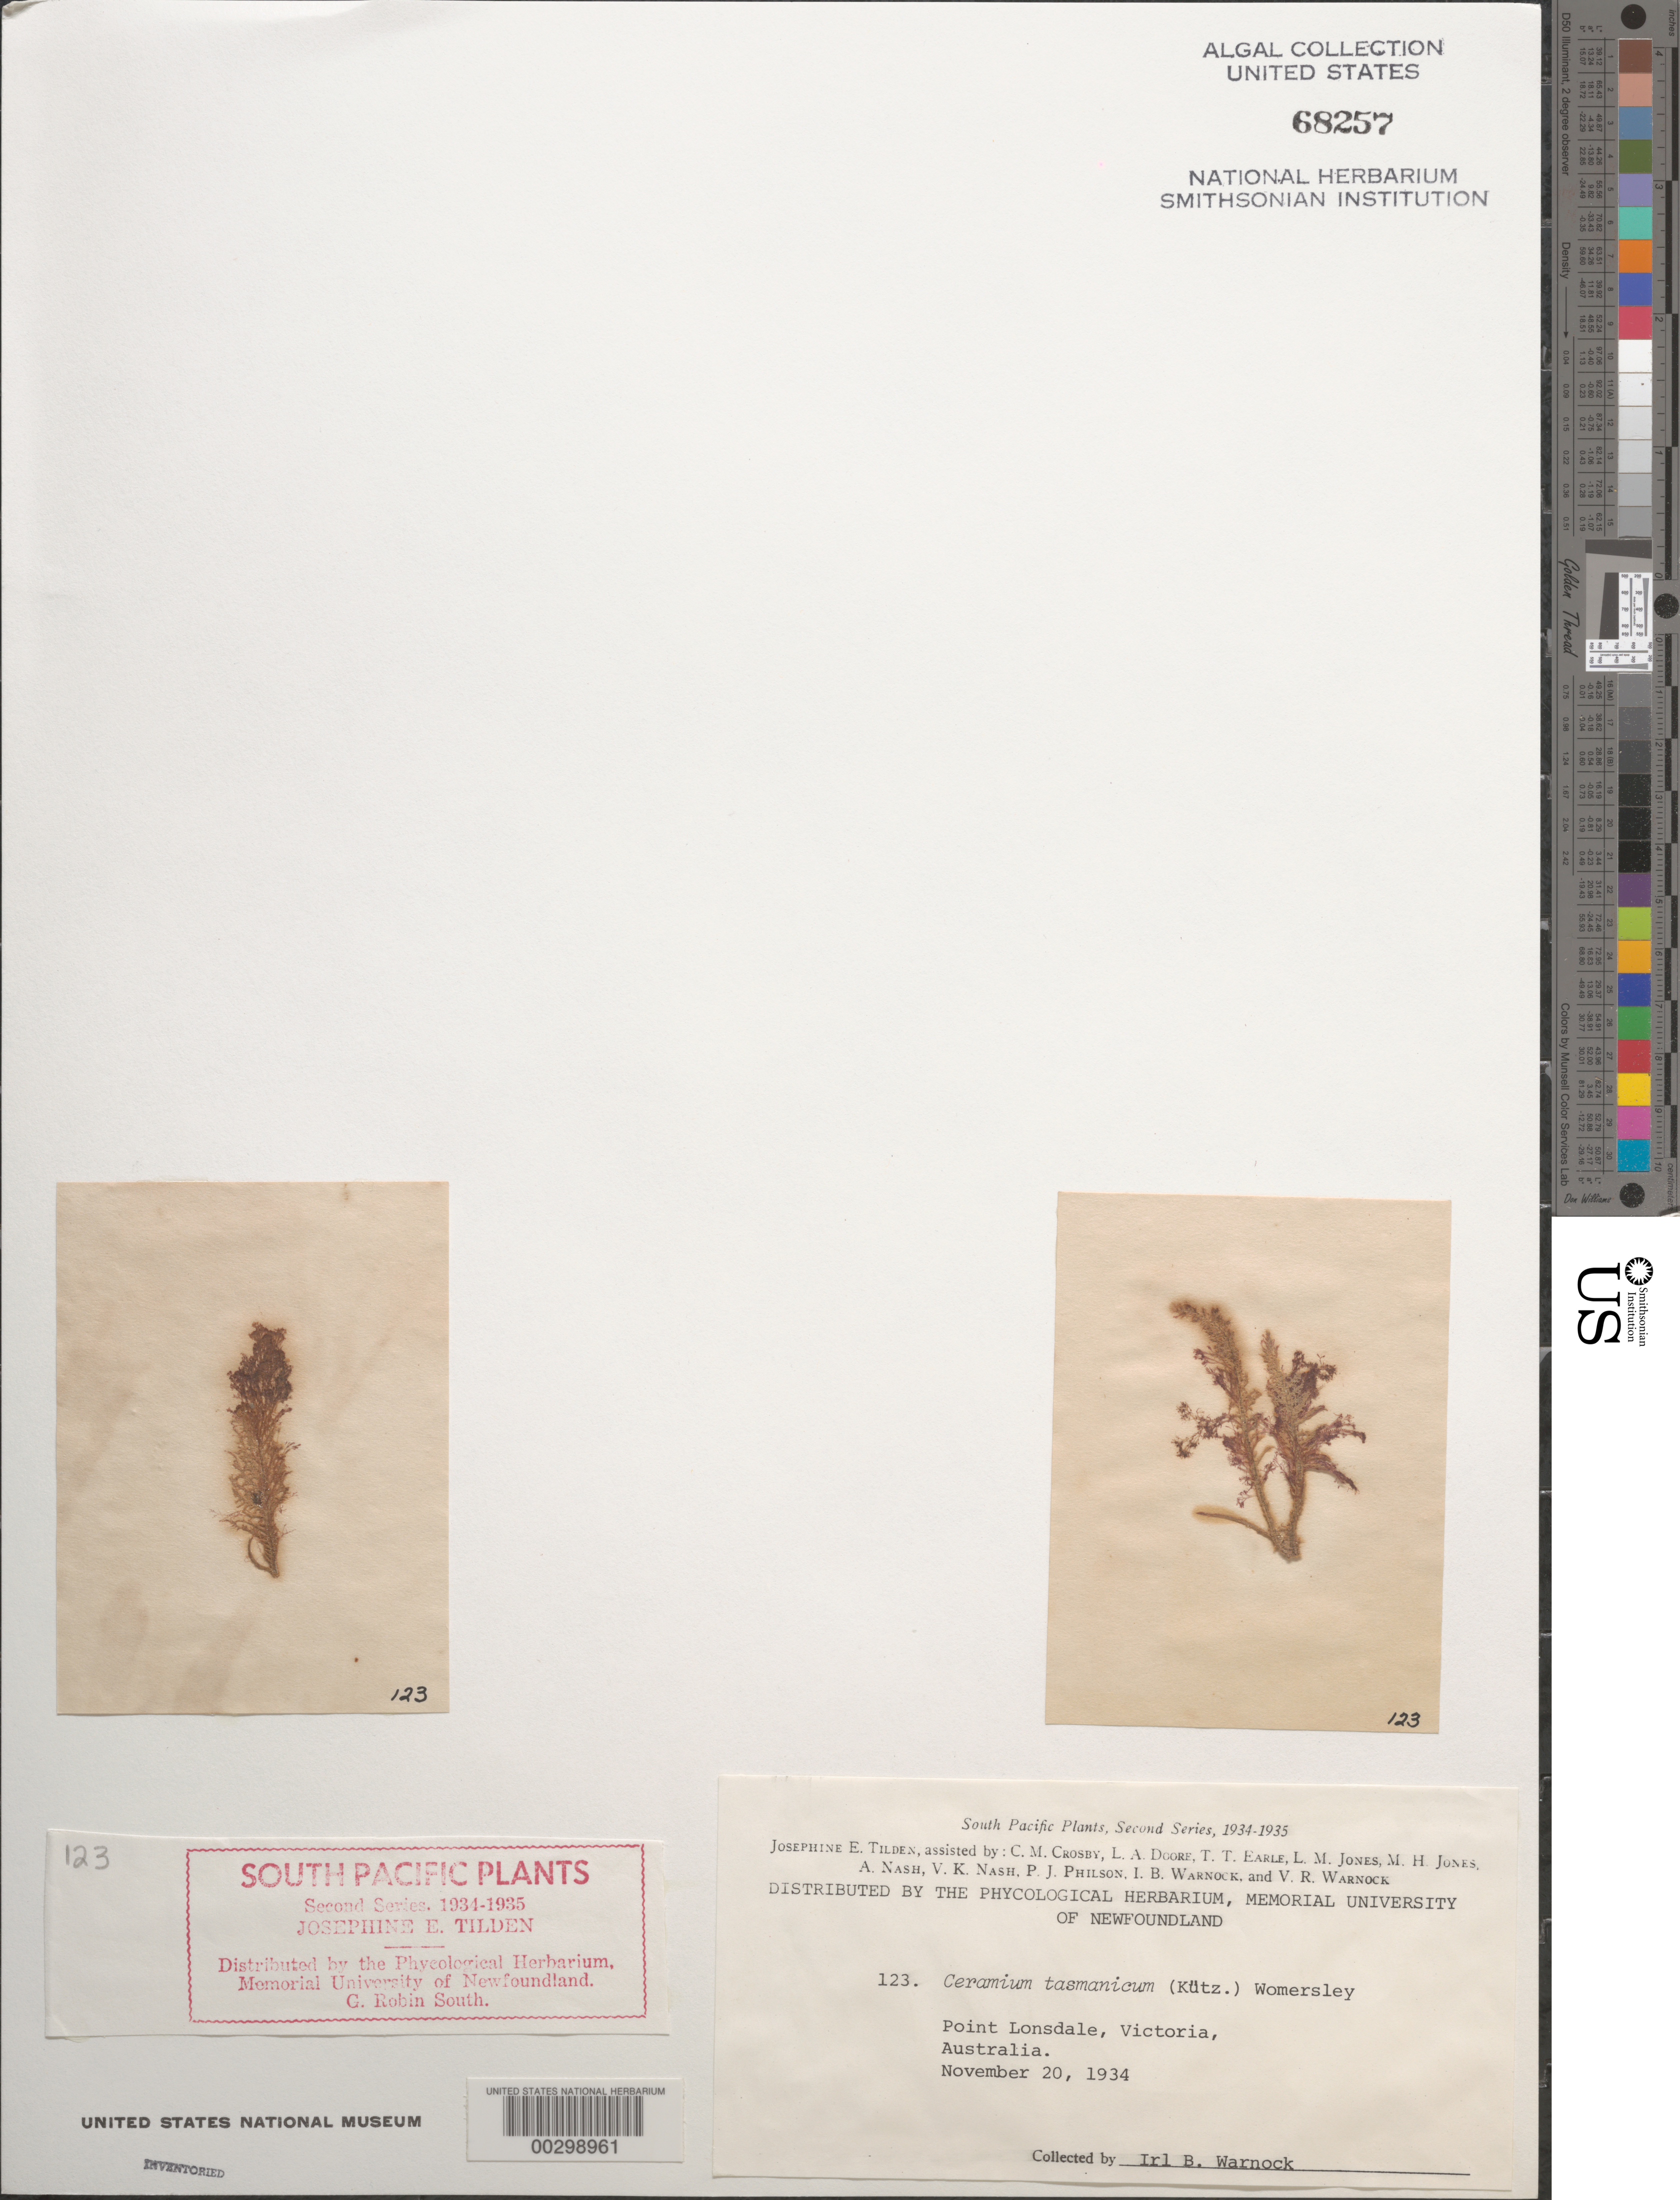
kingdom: Plantae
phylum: Rhodophyta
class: Florideophyceae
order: Ceramiales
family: Ceramiaceae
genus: Ceramium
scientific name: Ceramium tasmanicum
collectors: I. Warnock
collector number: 123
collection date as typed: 20 Nov 1934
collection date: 1934-11-20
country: Australia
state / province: Victoria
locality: Point lonsdale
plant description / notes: Tilden, South Pacific Plants, Second Series, 1934-1935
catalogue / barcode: US 68257